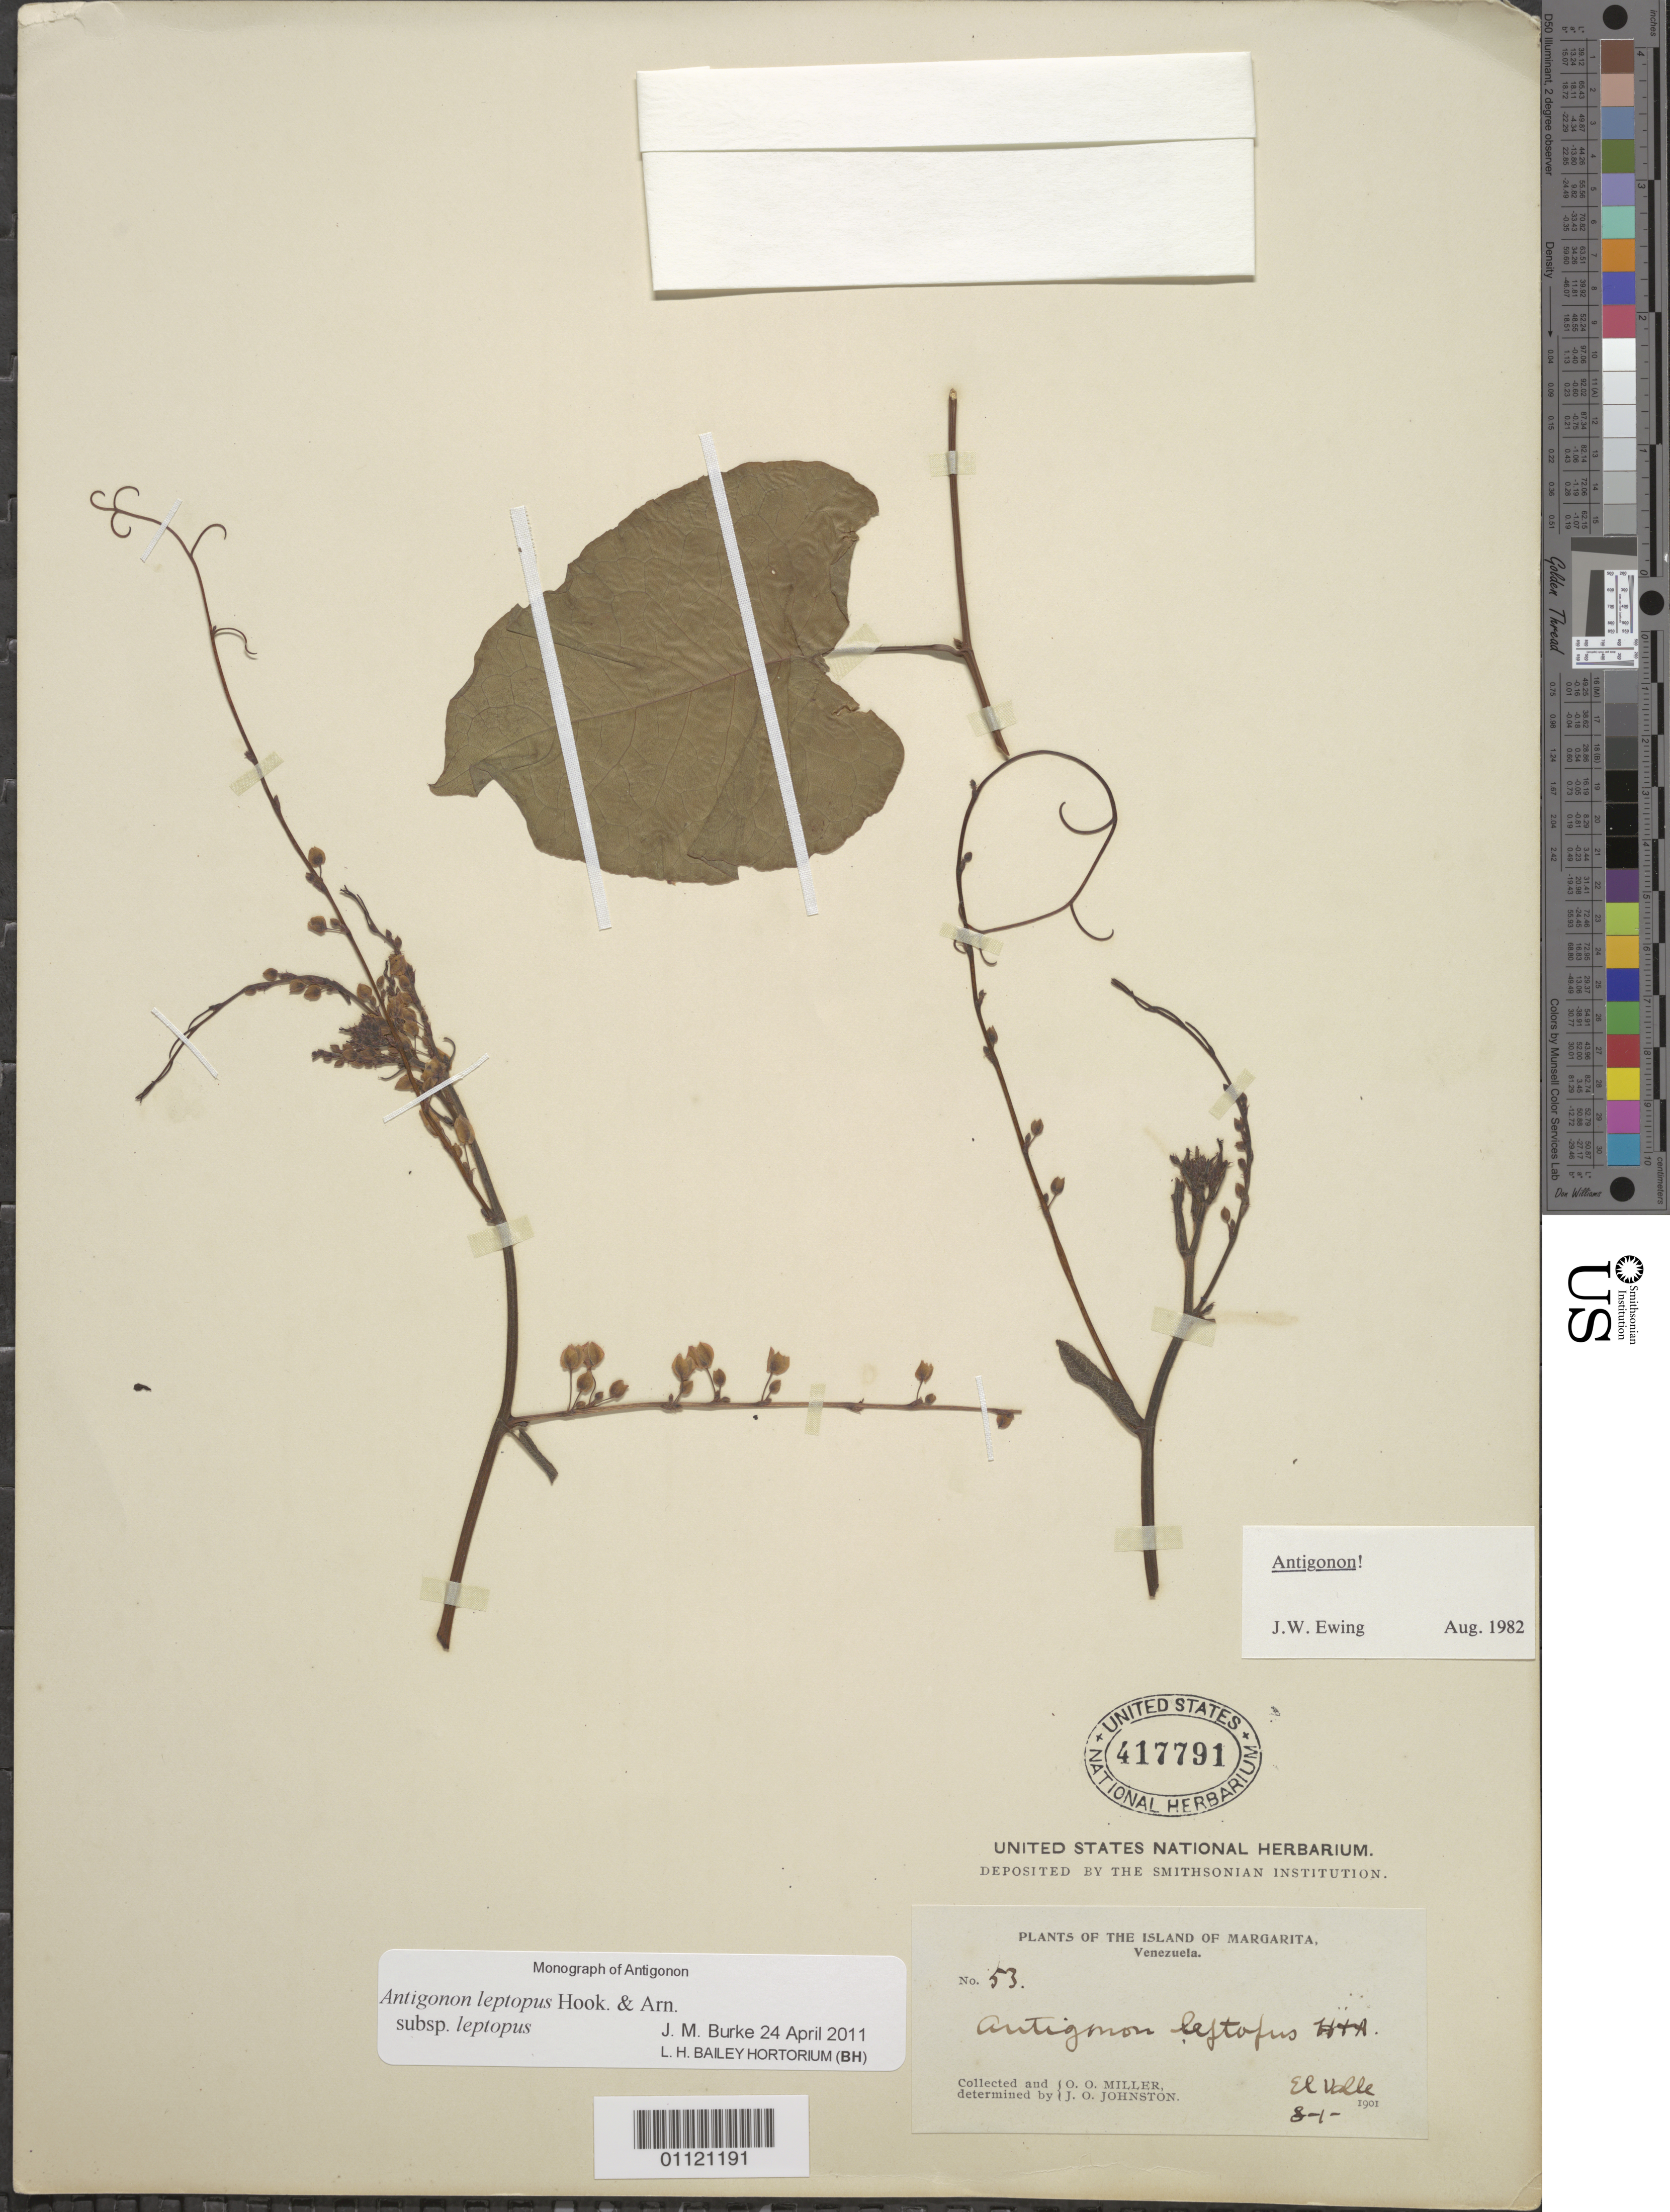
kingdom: Plantae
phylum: Tracheophyta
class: Magnoliopsida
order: Caryophyllales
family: Polygonaceae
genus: Antigonon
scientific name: Antigonon leptopus subsp. leptopus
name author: Hook. & Arn.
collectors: O. O. Miller & J. Johnston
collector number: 53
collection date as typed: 08 Jan 1901 or 01 Aug 1901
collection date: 1901-01-08 or 1901-08-01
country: Venezuela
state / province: Nueva Esparta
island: Margarita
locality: El Valle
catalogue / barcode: US 417791